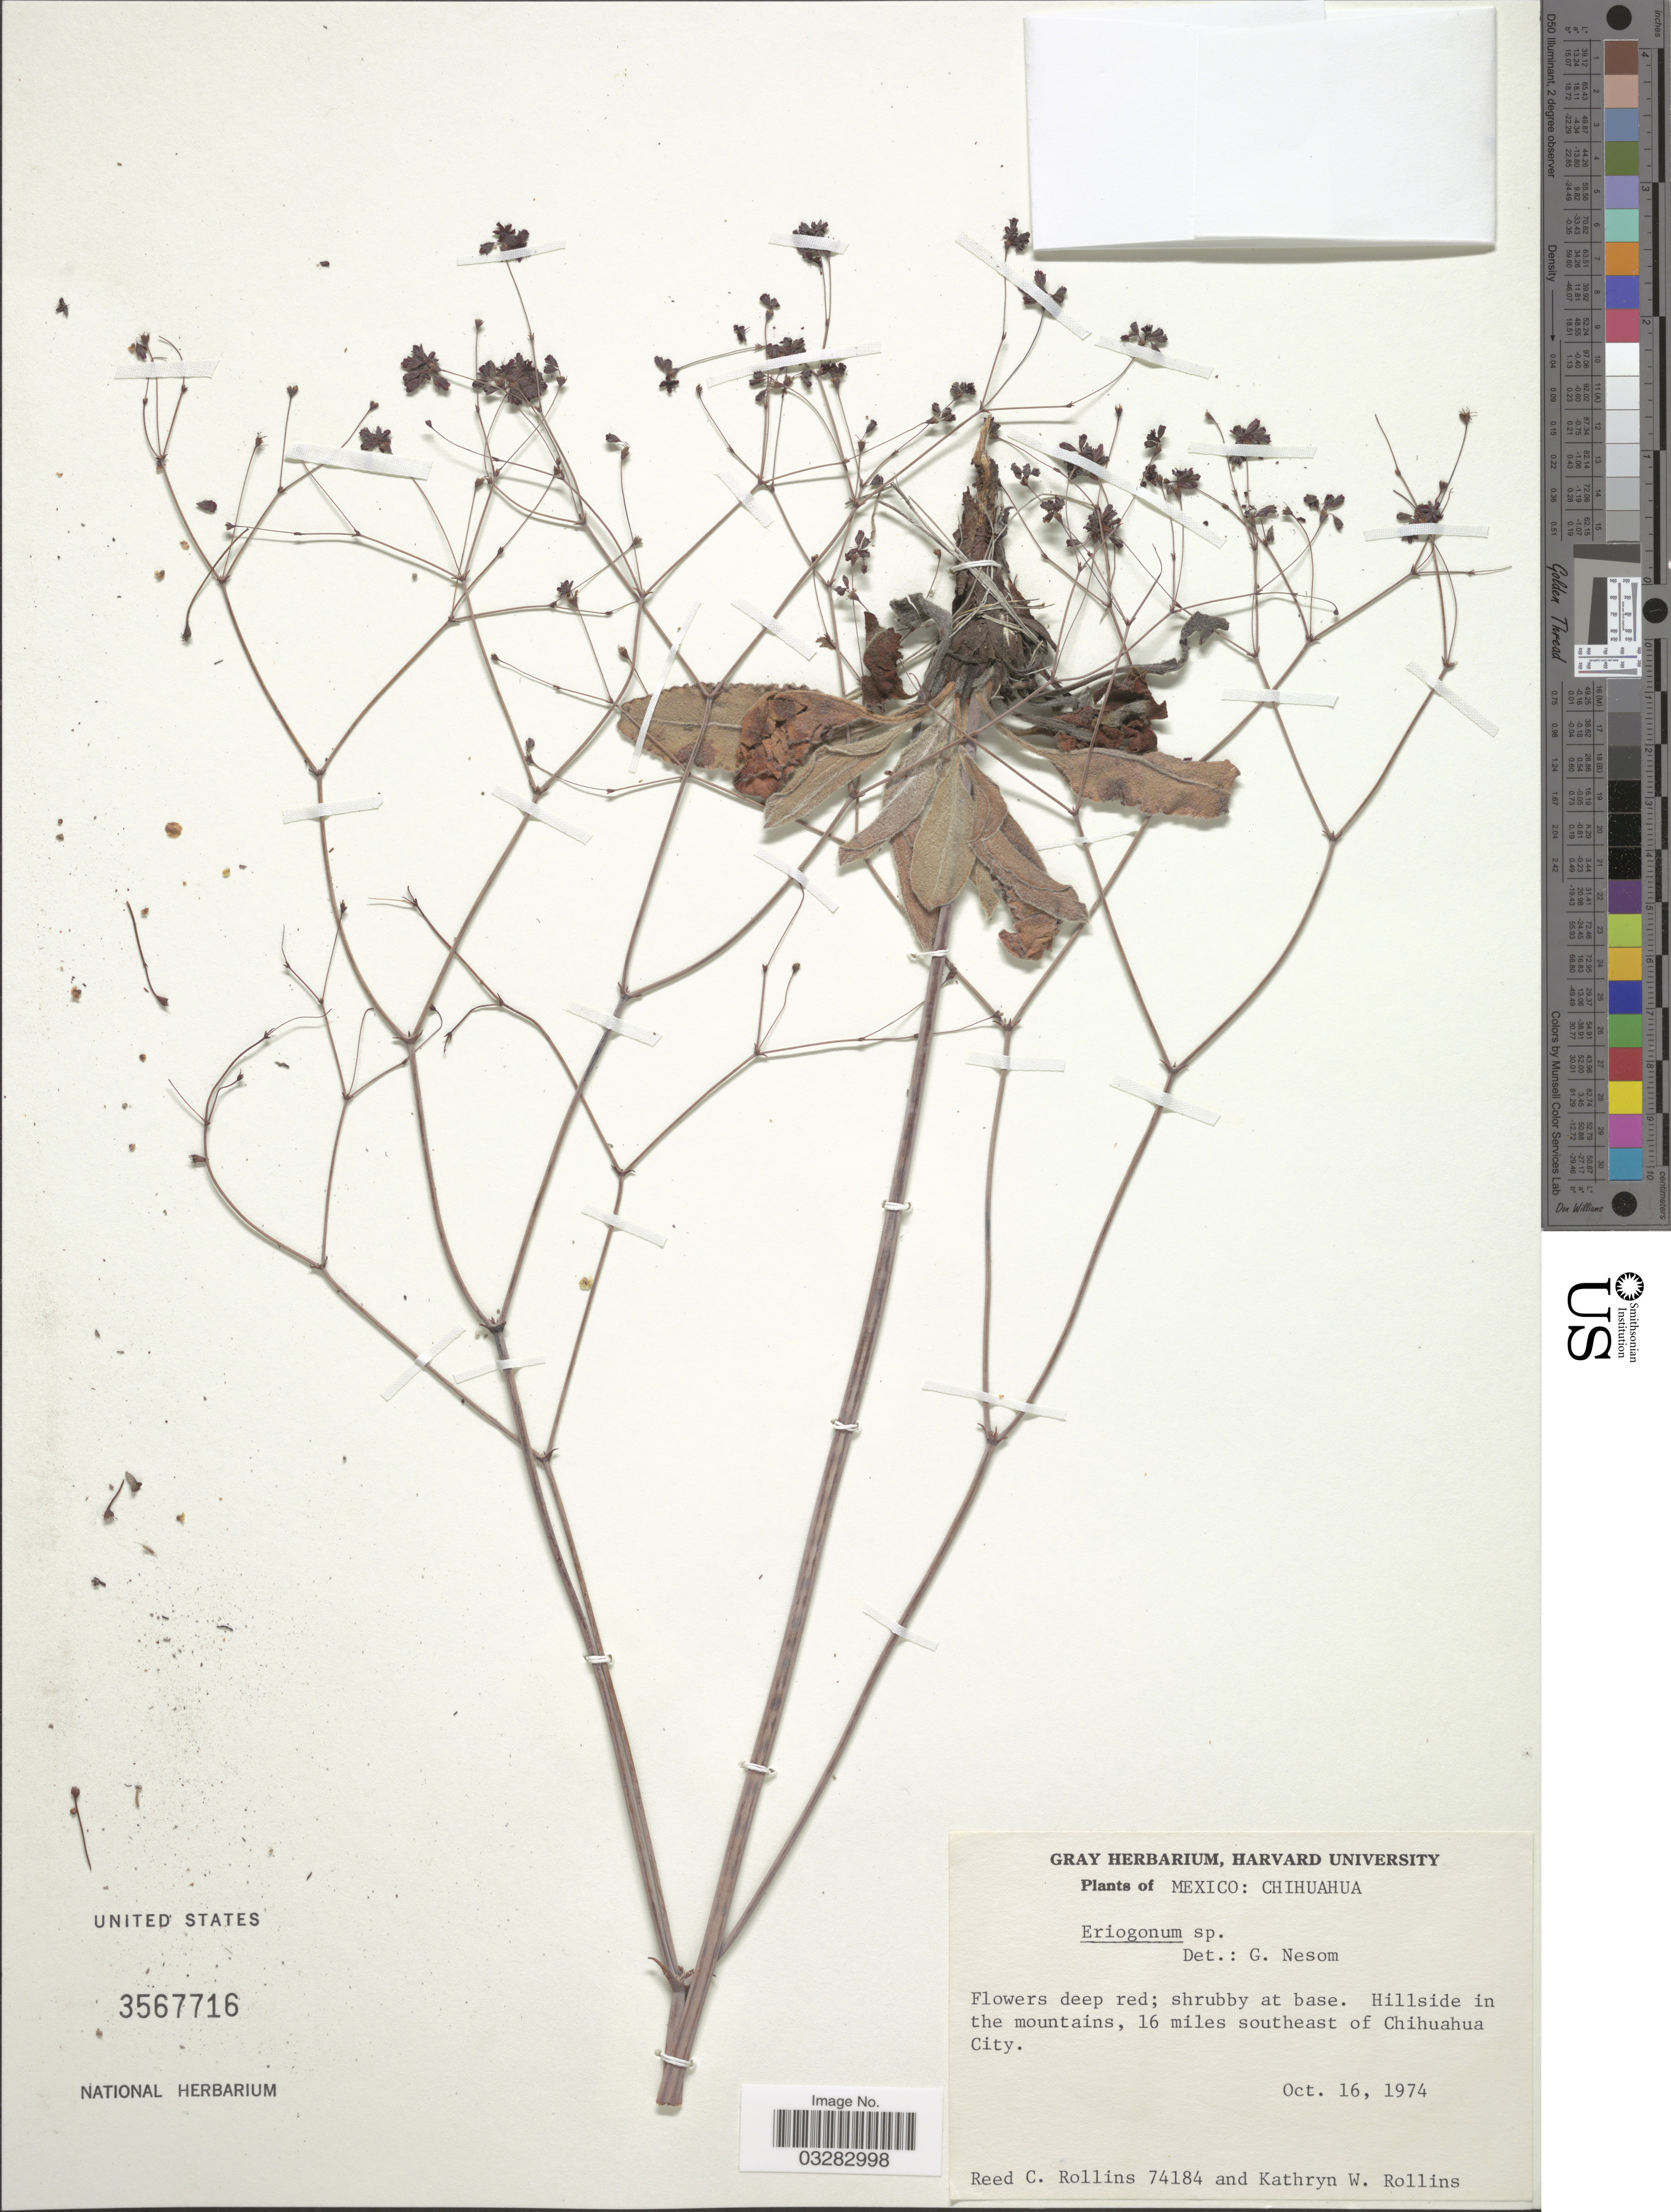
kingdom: Plantae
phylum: Tracheophyta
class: Magnoliopsida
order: Caryophyllales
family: Polygonaceae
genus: Eriogonum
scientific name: Eriogonum sp.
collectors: R. C. Rollins & K. W. Rollins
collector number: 74184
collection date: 1974-10-16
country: Mexico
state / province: Chihuahua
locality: Hillside in the mountains, 16 miles southeast of Chihuahua City.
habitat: hillside in the mountains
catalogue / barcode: US 3567716